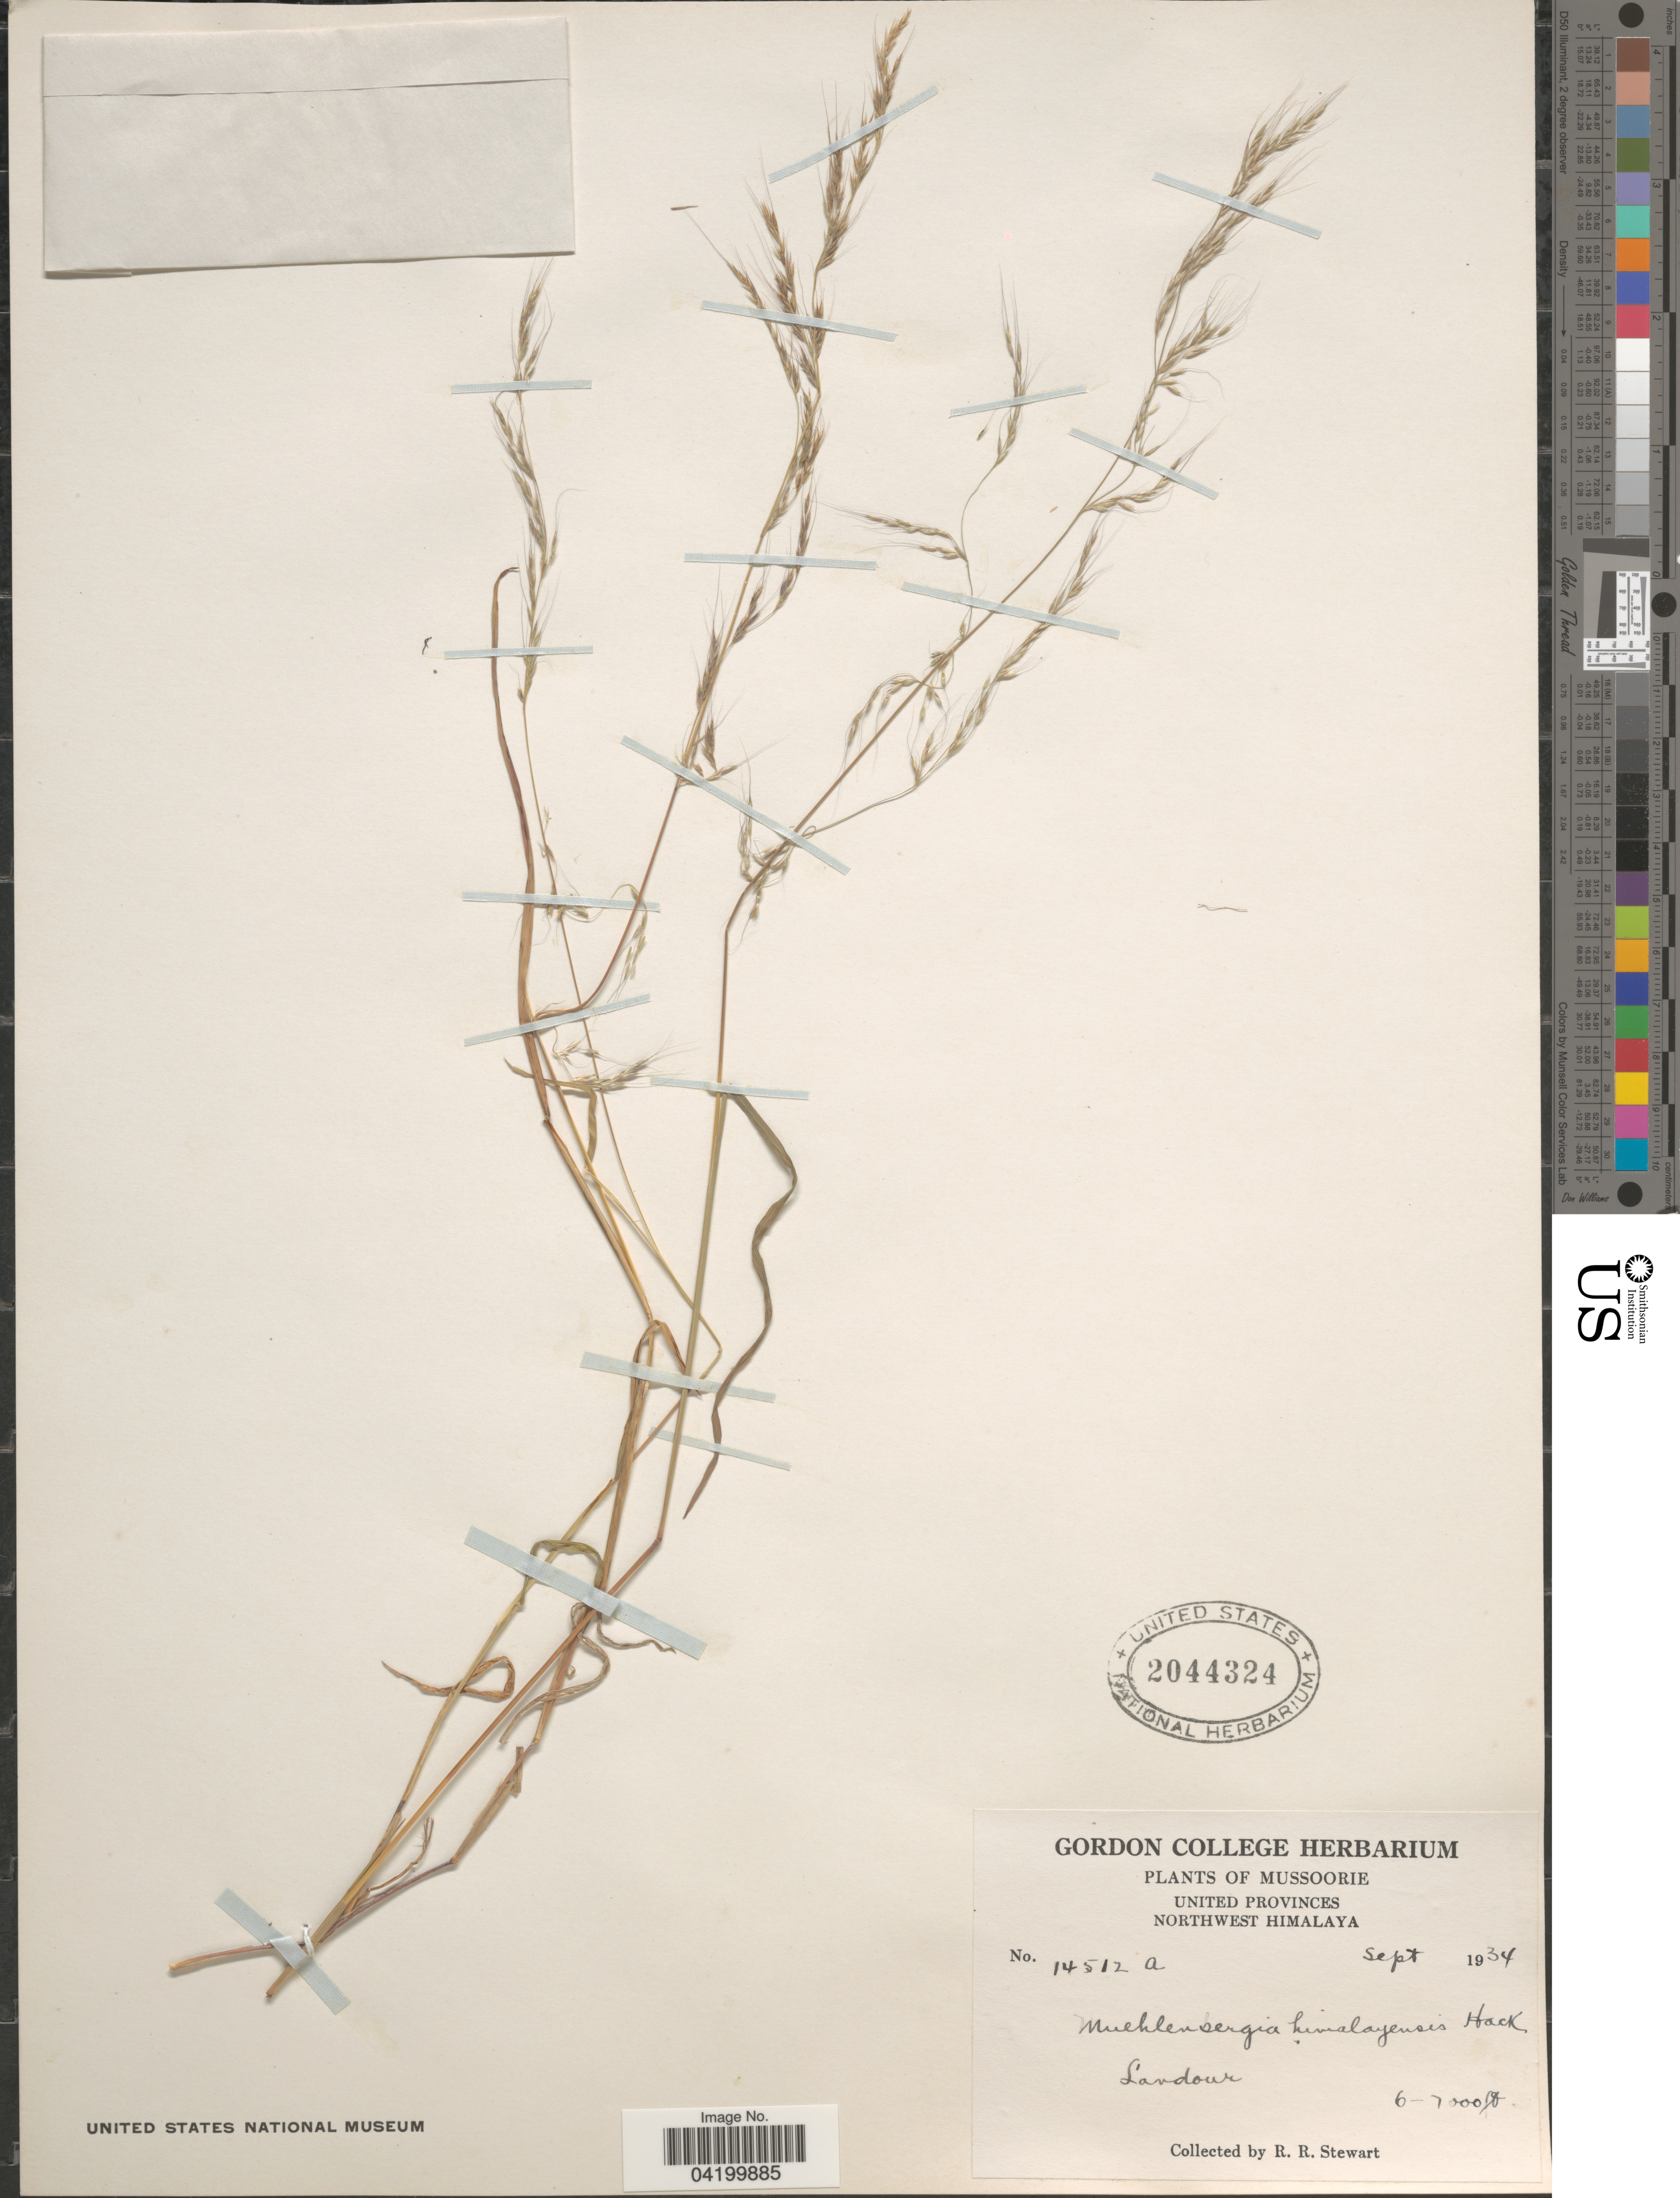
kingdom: Plantae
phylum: Tracheophyta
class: Liliopsida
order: Poales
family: Poaceae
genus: Muhlenbergia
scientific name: Muhlenbergia himalayensis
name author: Hack. ex Hook. f.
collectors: R. Stewart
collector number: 14512a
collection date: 1934-09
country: India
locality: Mussoorie. United Provinces. Northwest Himalaya. Landour.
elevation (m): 1829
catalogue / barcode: US 2044324